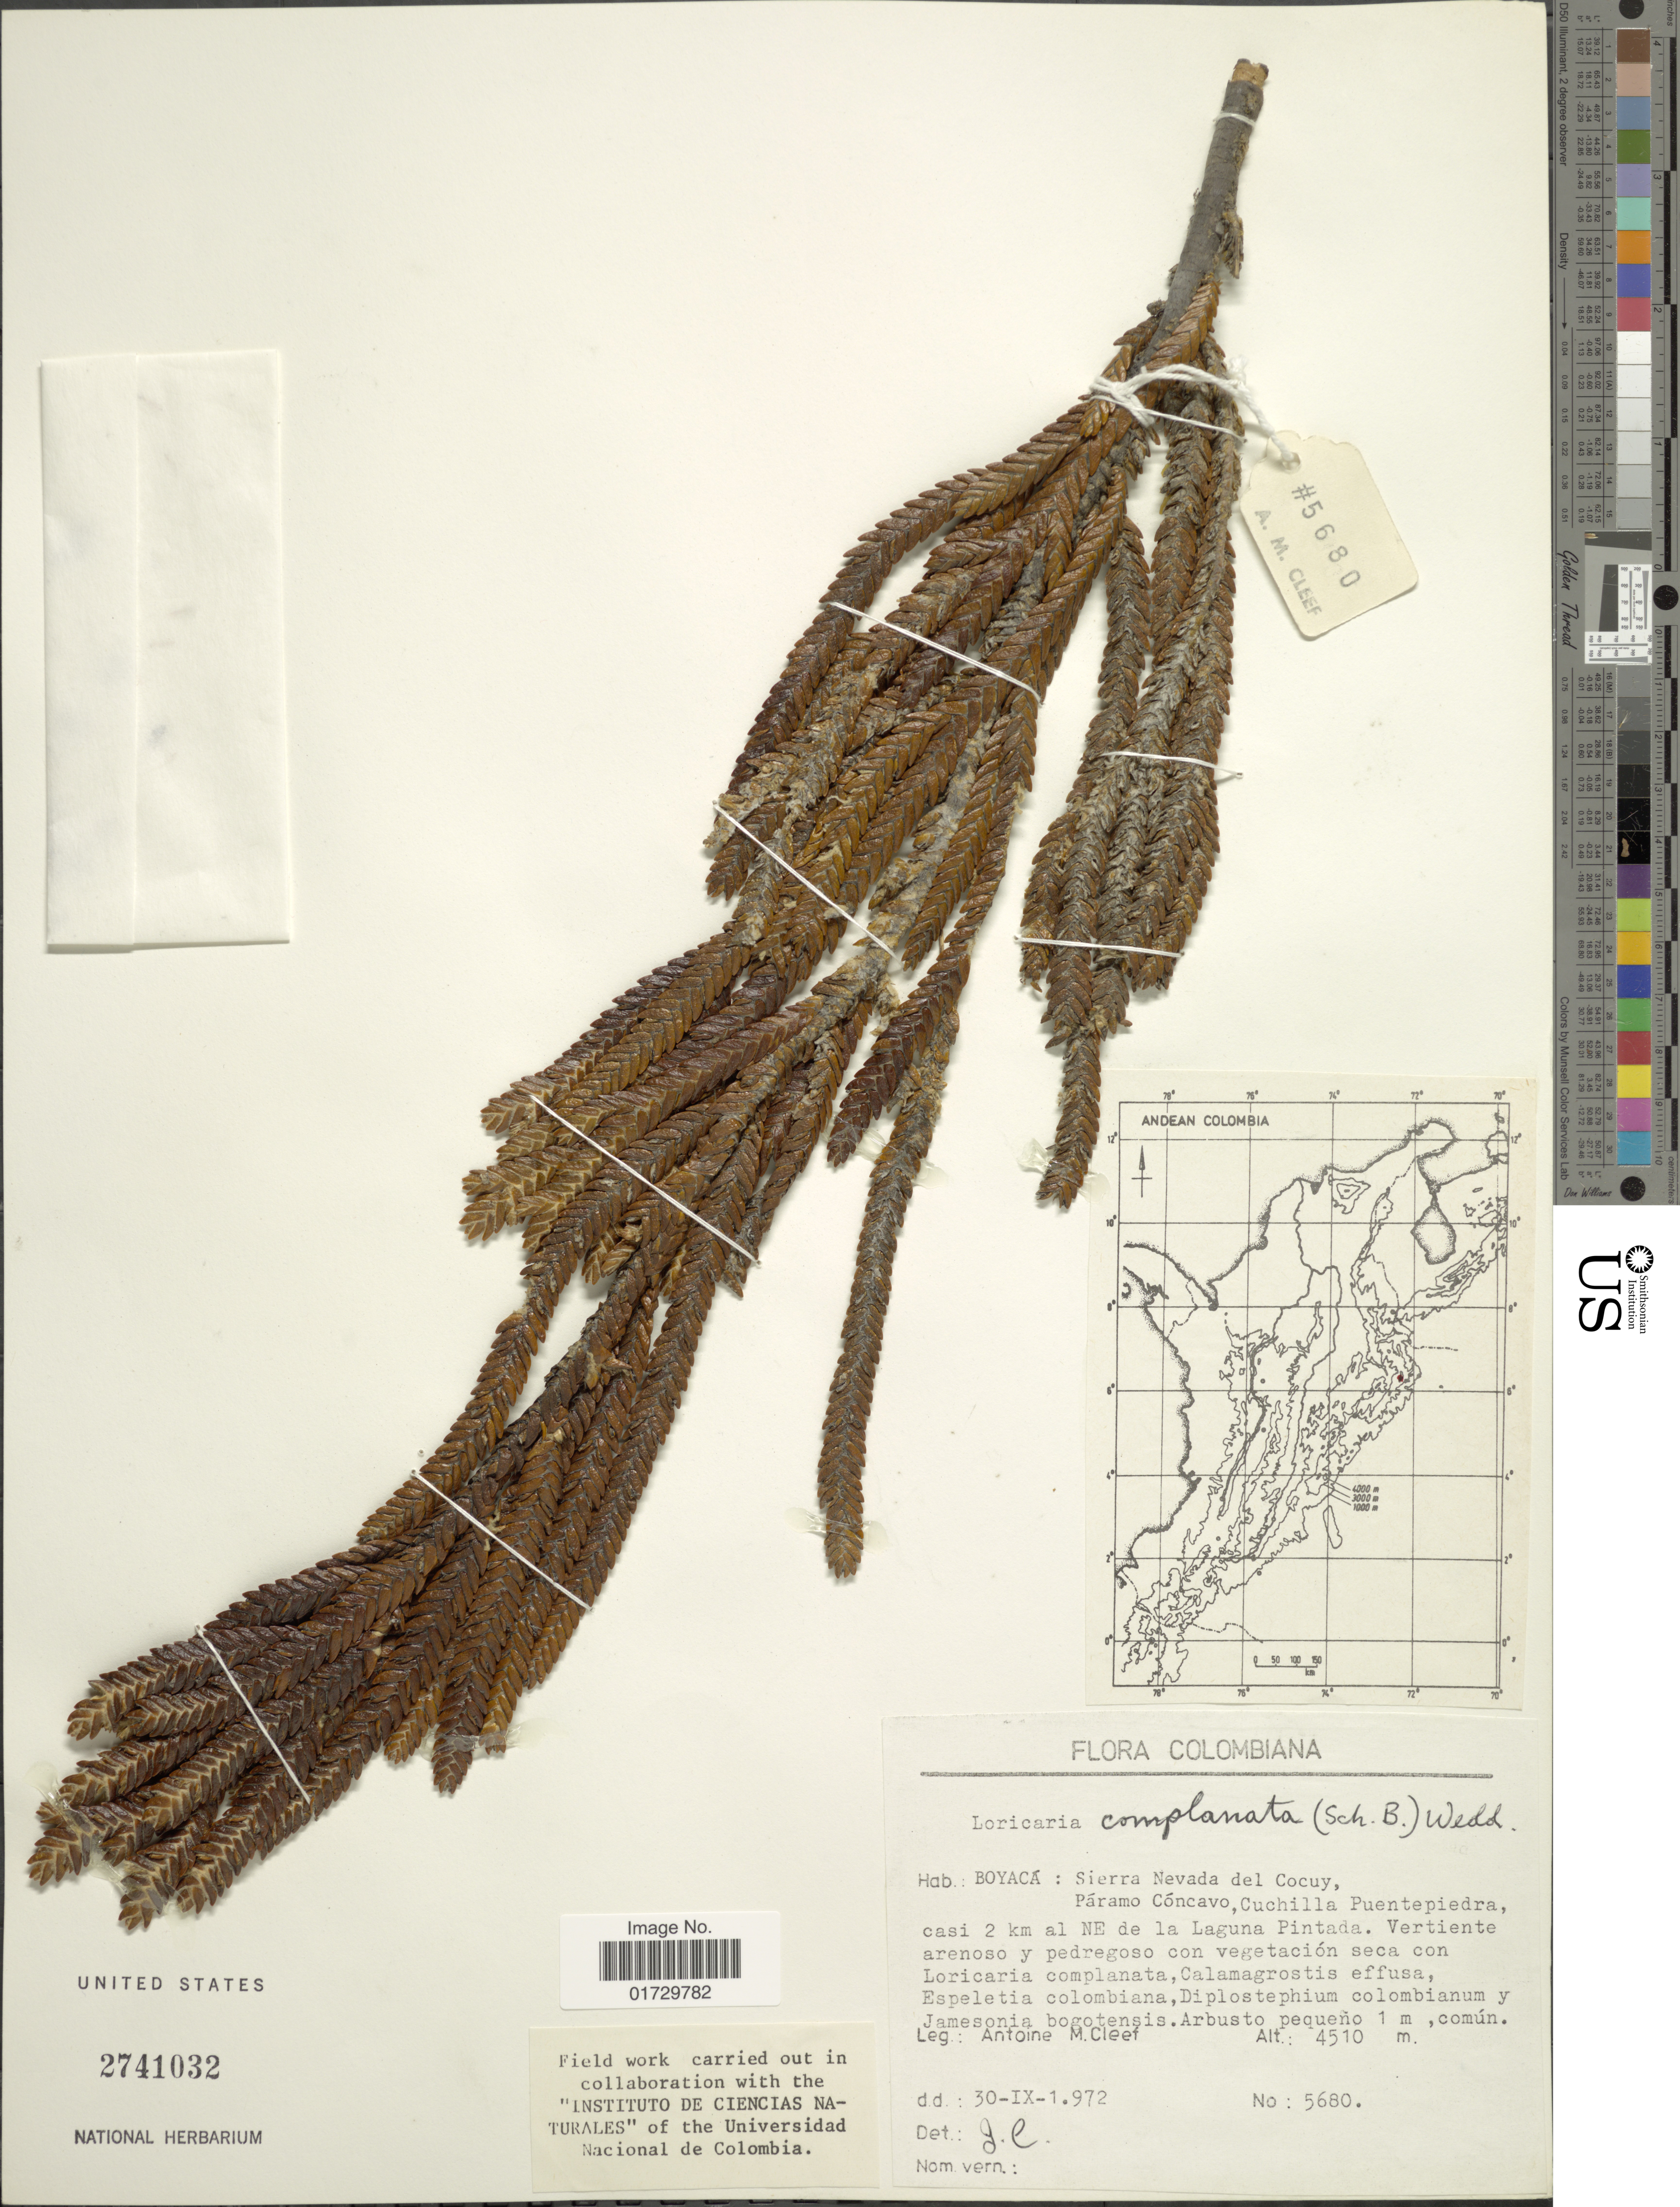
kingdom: Plantae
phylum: Tracheophyta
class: Magnoliopsida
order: Asterales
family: Asteraceae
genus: Loricaria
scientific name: Loricaria complanata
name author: (Sch. Bip.) Wedd.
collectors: A. M. Cleef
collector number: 5680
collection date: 1972-09-30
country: Colombia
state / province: Boyacá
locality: Sierra Nevada del Cocuy, Paramo Concavo, Cuchilla Puentepiedra, casi 2 km al NE de la Laguna Pintada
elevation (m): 4510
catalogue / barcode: US 2741032